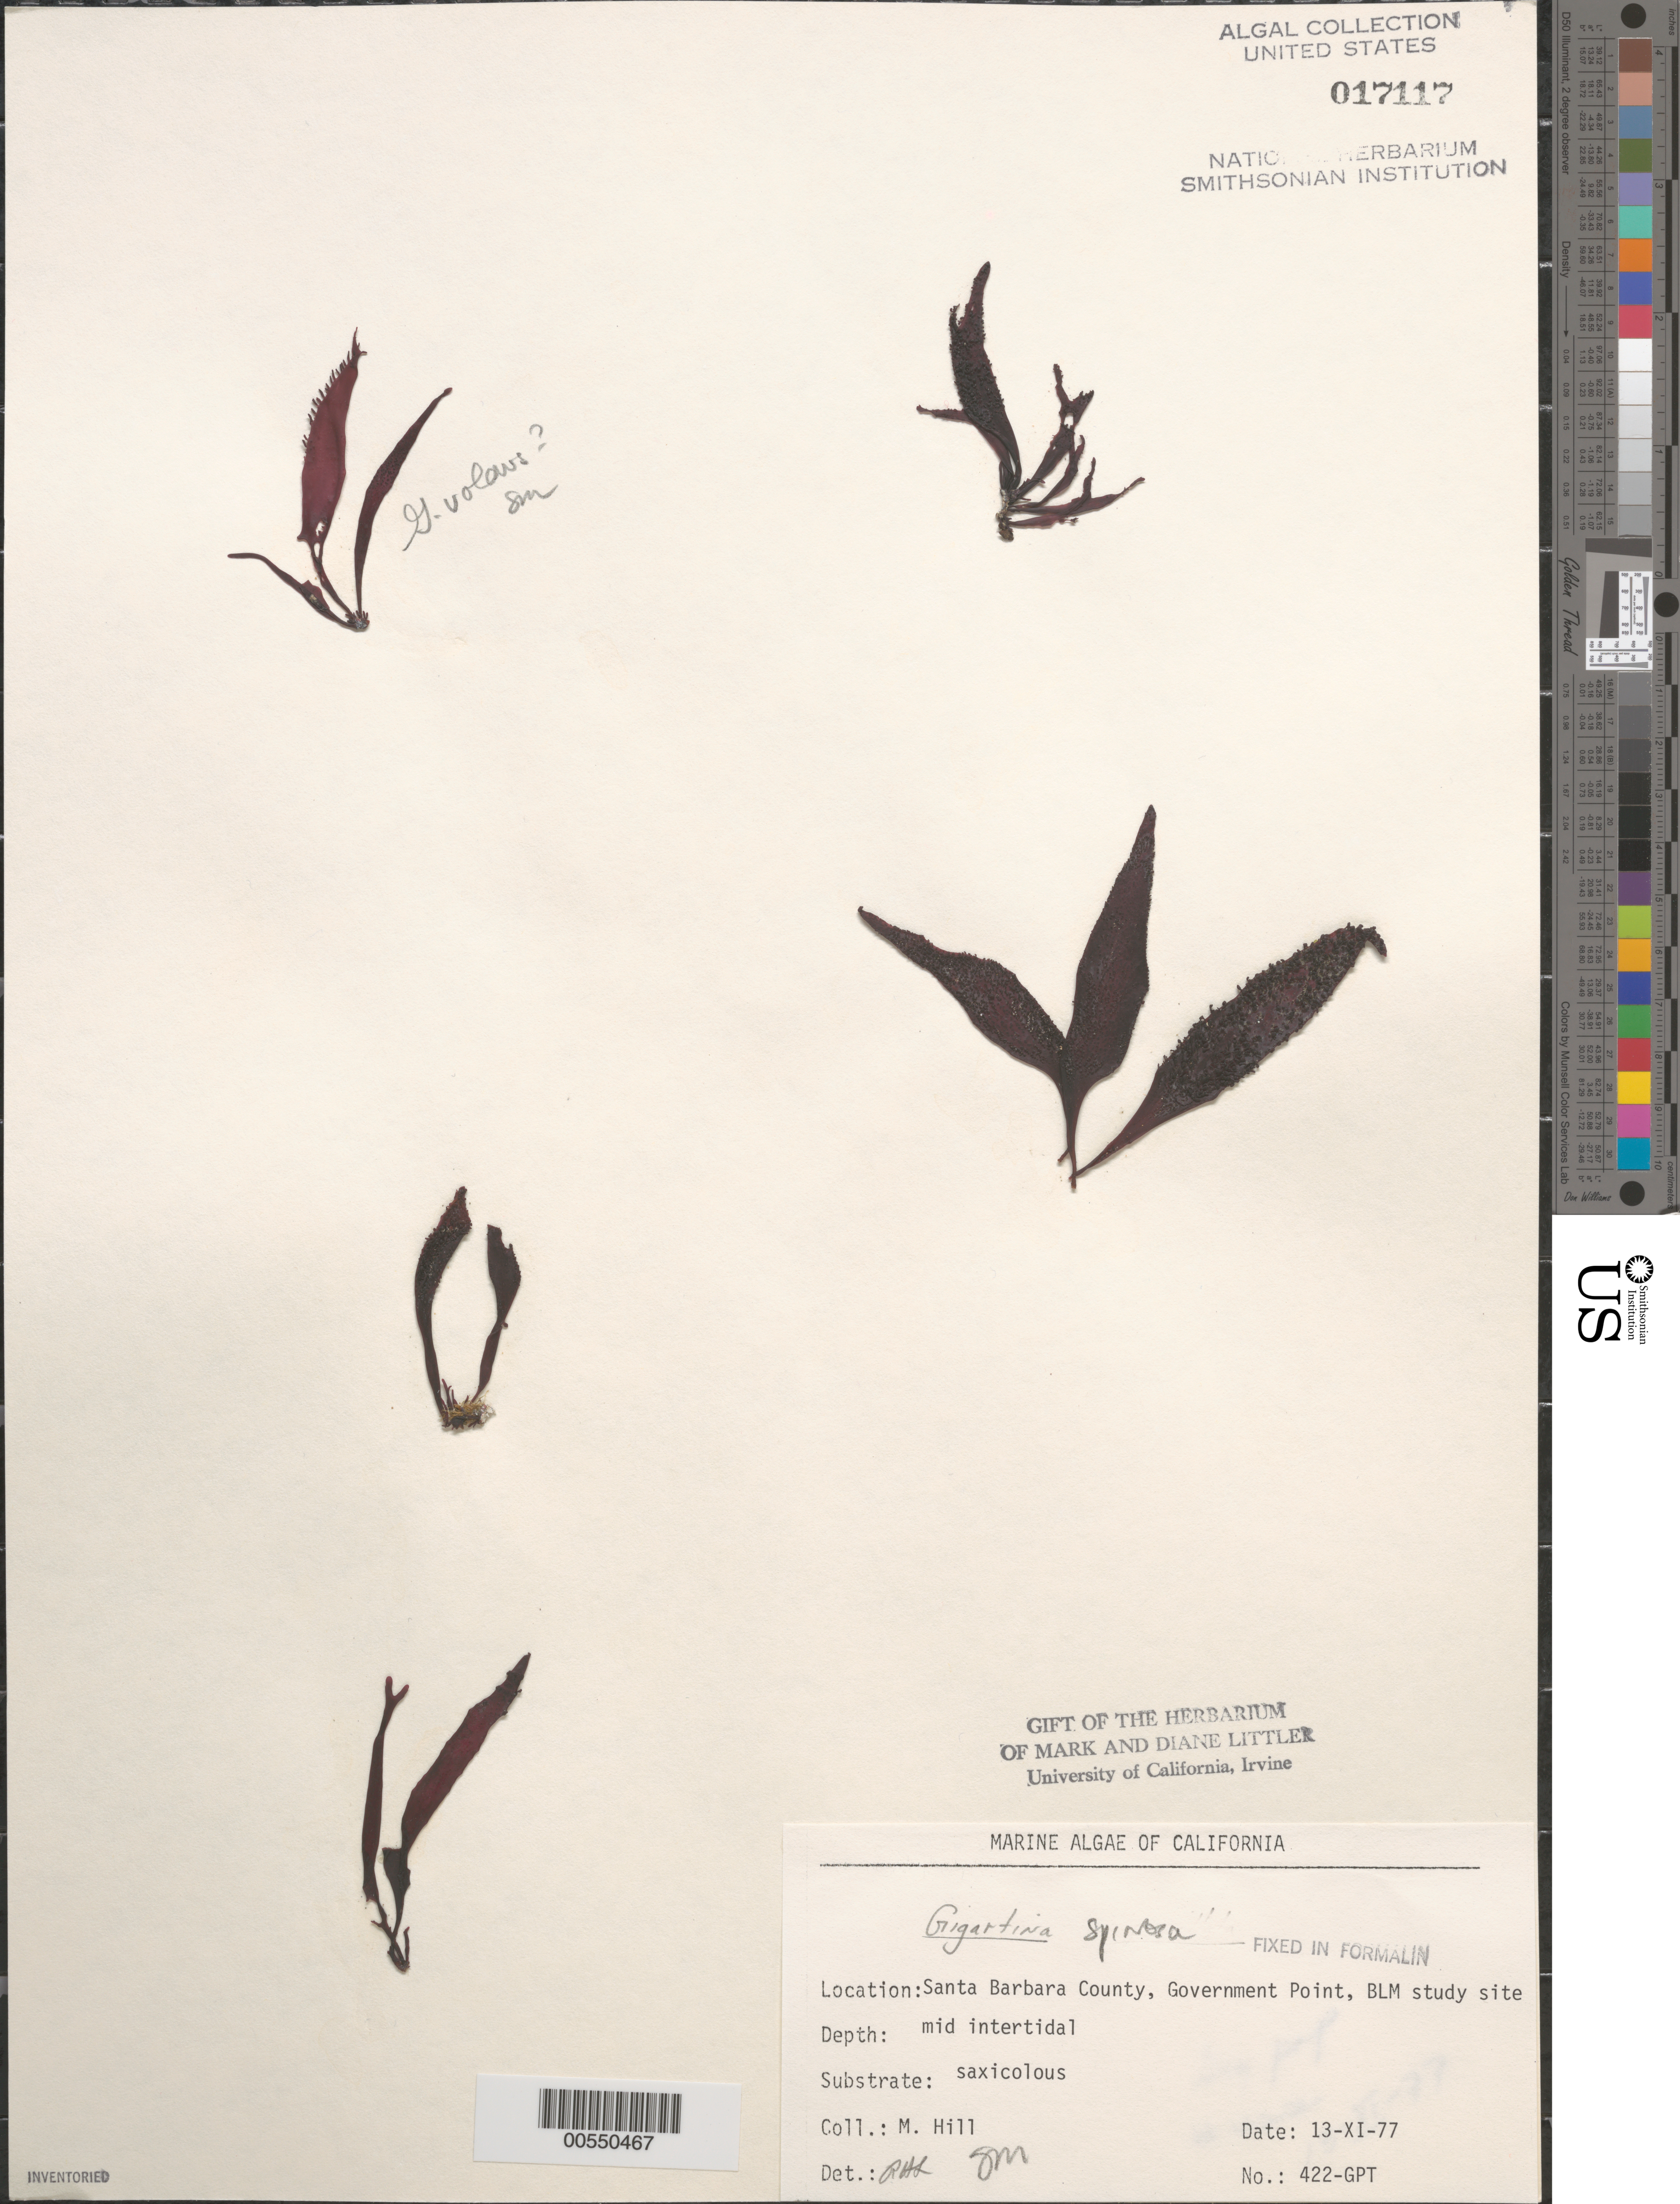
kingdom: Plantae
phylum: Rhodophyta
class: Florideophyceae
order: Gigartinales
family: Gigartinaceae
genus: Chondracanthus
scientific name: Chondracanthus spinosus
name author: (Kütz.) Guiry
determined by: Algae name updating Project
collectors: M. Hill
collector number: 422-gpt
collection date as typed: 13 Nov 1977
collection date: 1977-11-13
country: United States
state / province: California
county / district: Santa Barbara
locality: Government Point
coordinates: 34 26'31"N, 120 24'06"W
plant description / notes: BLM-SOCALBIGHT Rocky Intertidal Survey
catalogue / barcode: US 17117